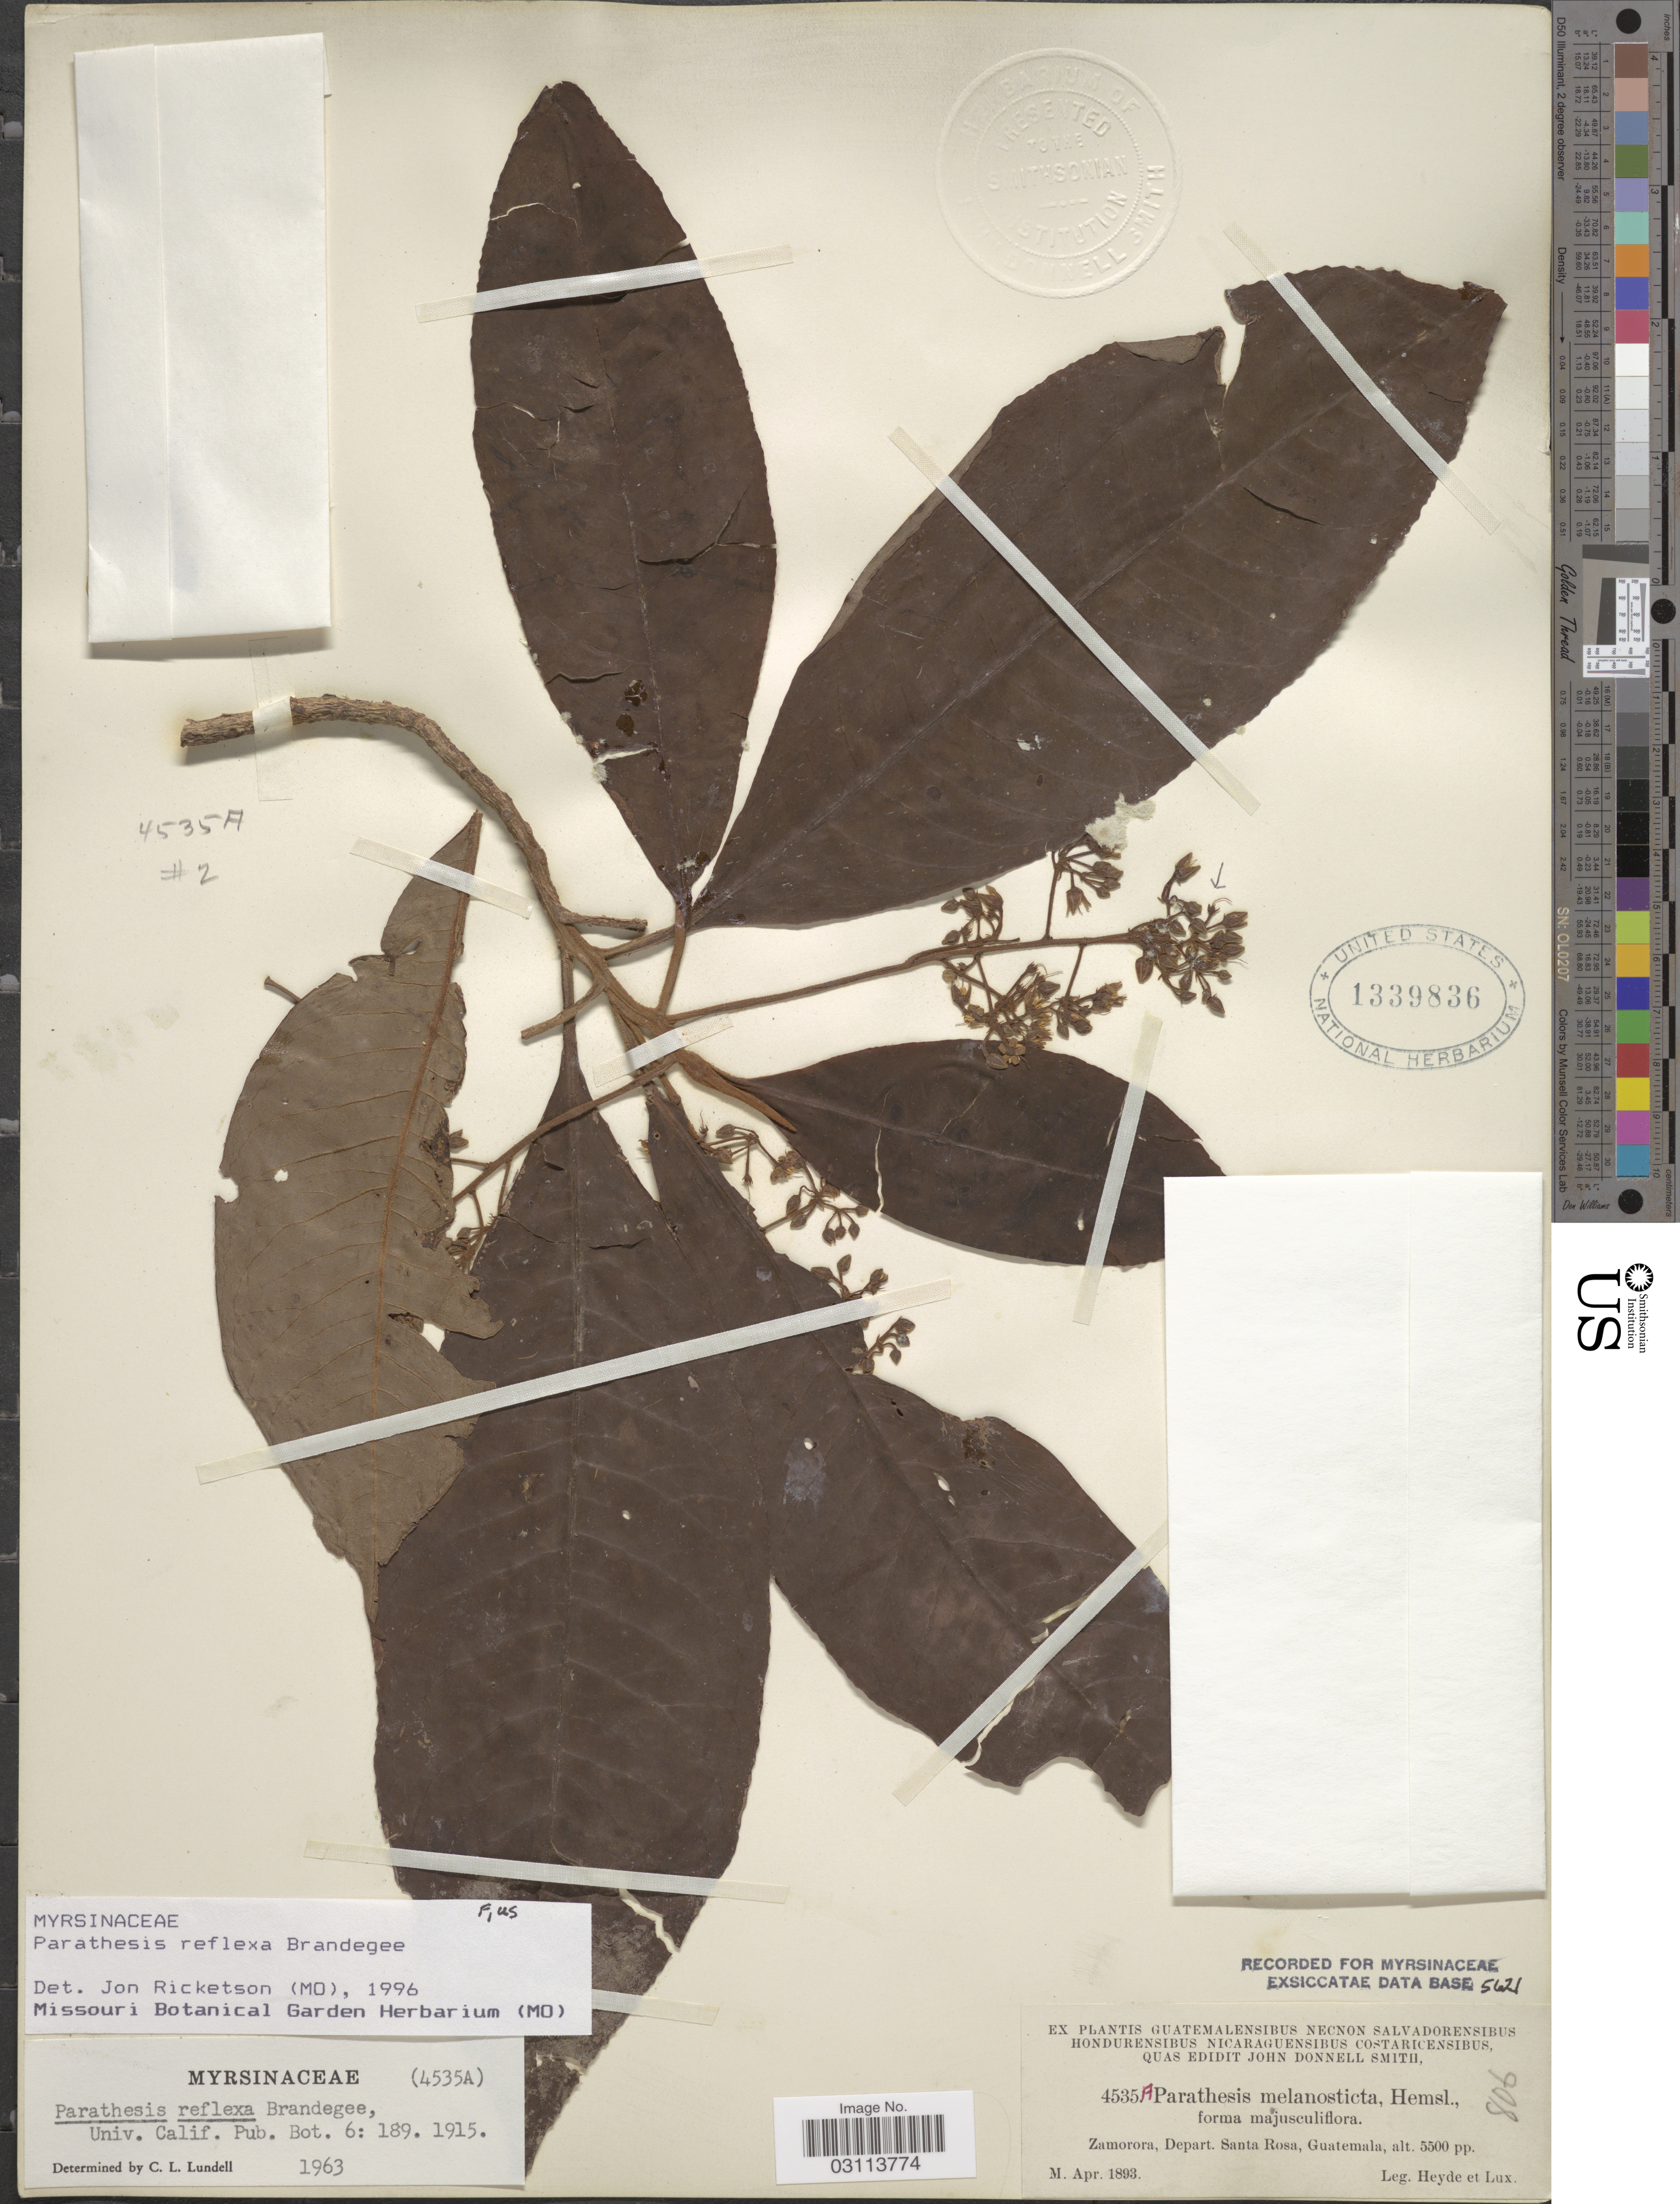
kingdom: Plantae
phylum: Tracheophyta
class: Magnoliopsida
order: Ericales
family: Primulaceae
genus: Parathesis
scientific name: Parathesis reflexa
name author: Brandegee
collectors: Heyde & Lux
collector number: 4535A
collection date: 1893-04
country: Guatemala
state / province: Santa Rosa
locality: Zamorora, Depart. Santa Rosa.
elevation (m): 1676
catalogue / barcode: US 1339836